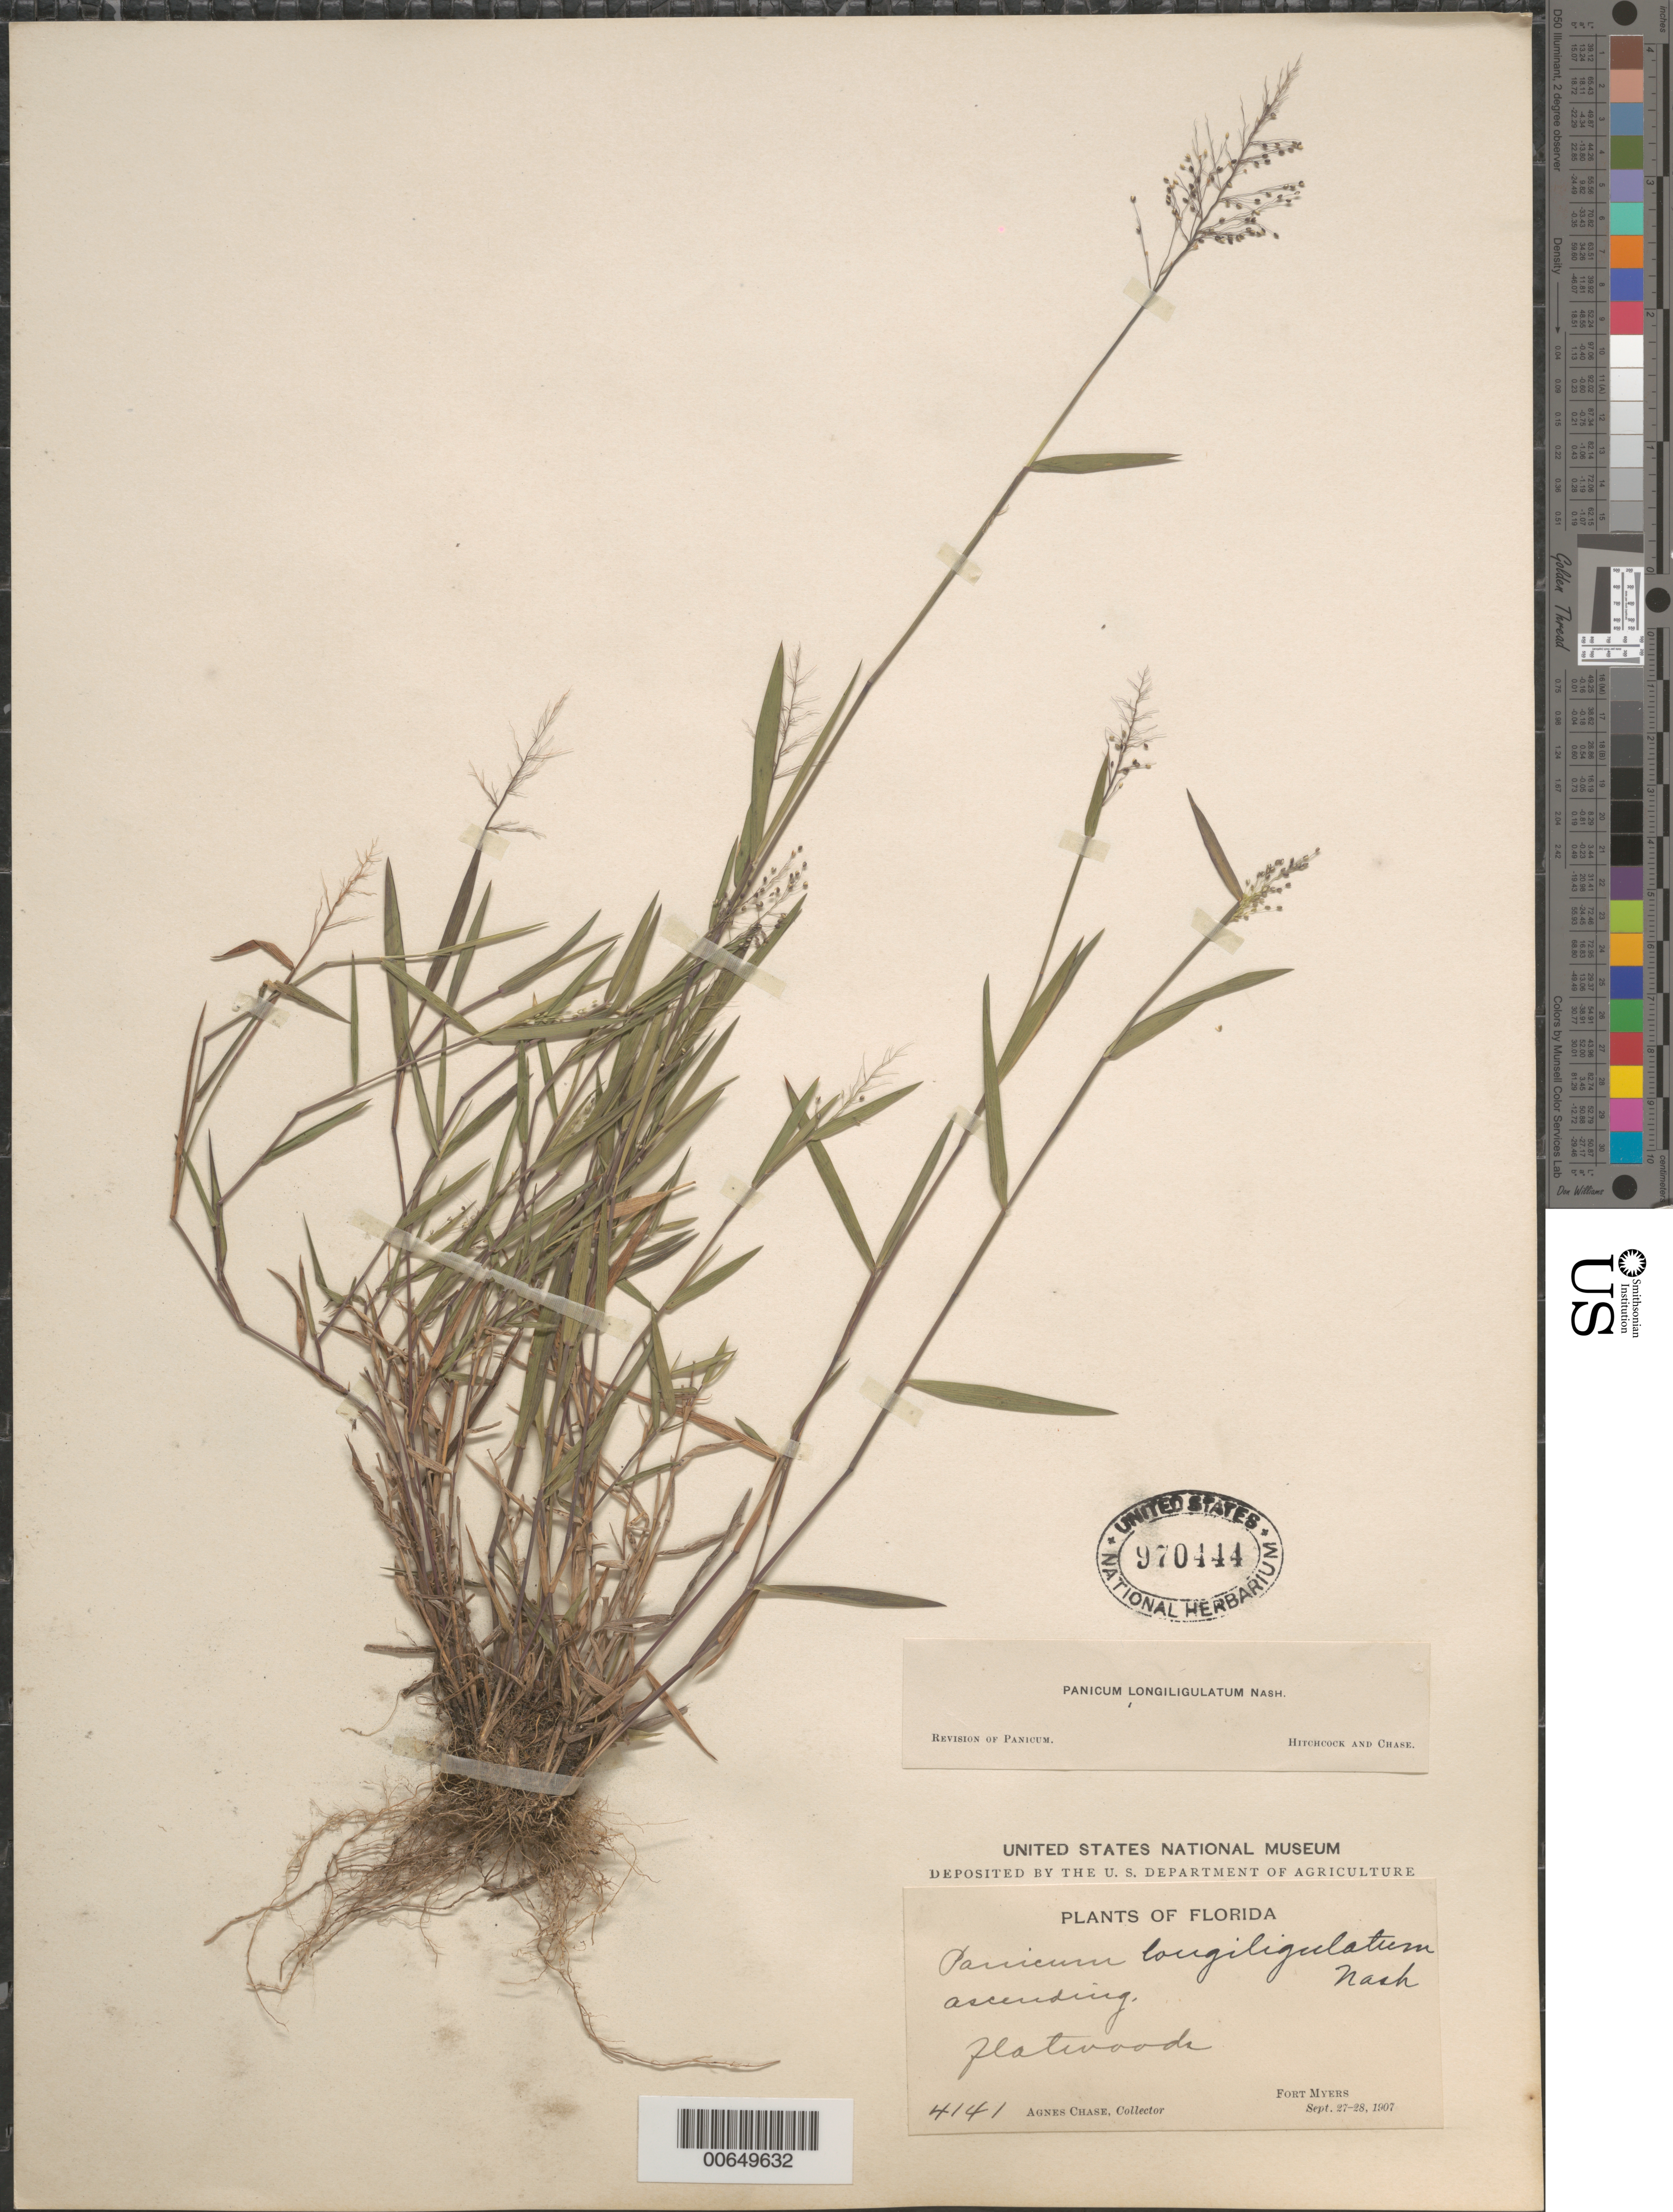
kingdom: Plantae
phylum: Tracheophyta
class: Liliopsida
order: Poales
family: Poaceae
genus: Dichanthelium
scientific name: Dichanthelium leucothrix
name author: (Nash) Freckmann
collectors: A. Chase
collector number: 4141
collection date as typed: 27 Sep 1907 to 28 Sep 1907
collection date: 1907-09-27/1907-09-28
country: United States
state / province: Florida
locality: Ft. Myers.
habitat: Flatwoods.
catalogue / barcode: US 970444